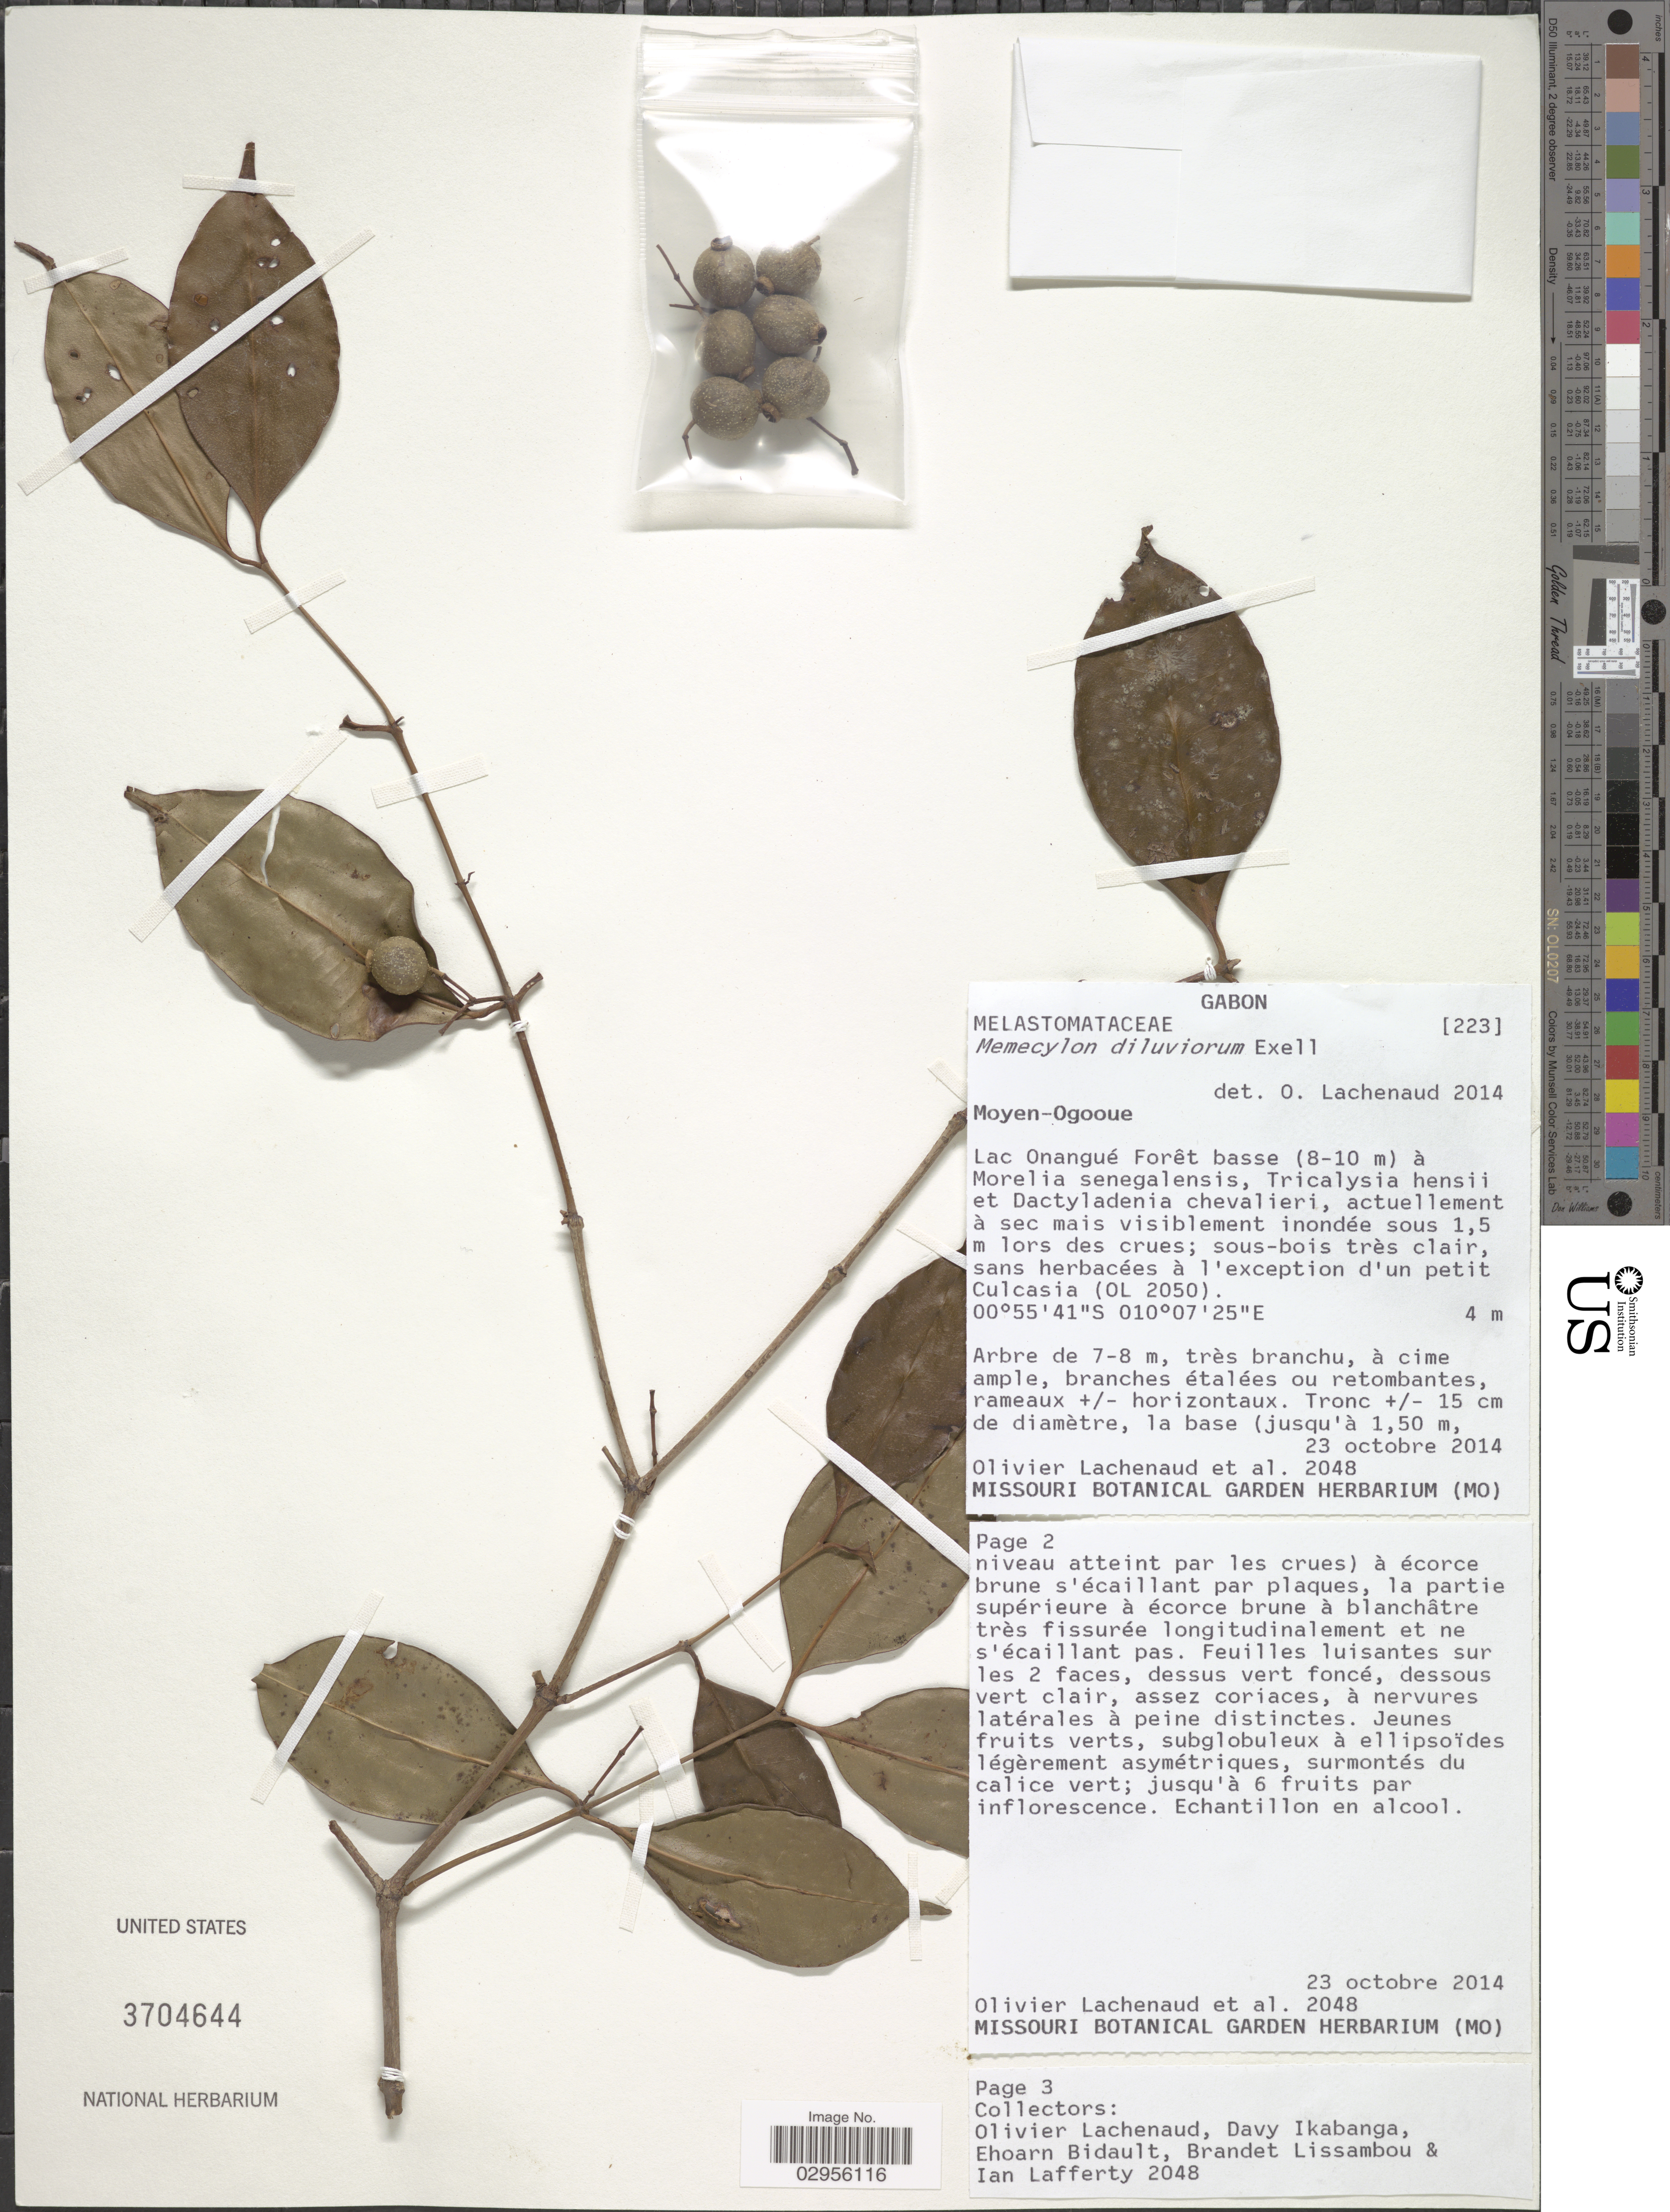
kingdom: Plantae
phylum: Tracheophyta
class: Magnoliopsida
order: Myrtales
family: Melastomataceae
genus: Memecylon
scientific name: Memecylon diluviorum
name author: Exell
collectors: O. Lachenaud, D. Ikabanga, E. Bidault, B. Lissambou & I. Lafferty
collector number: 2048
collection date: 2014-10-23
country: Gabon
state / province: Moyen-Ogooue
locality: Lac Onangué Forêt basse (8-10 m).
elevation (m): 4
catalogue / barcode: US 3704644